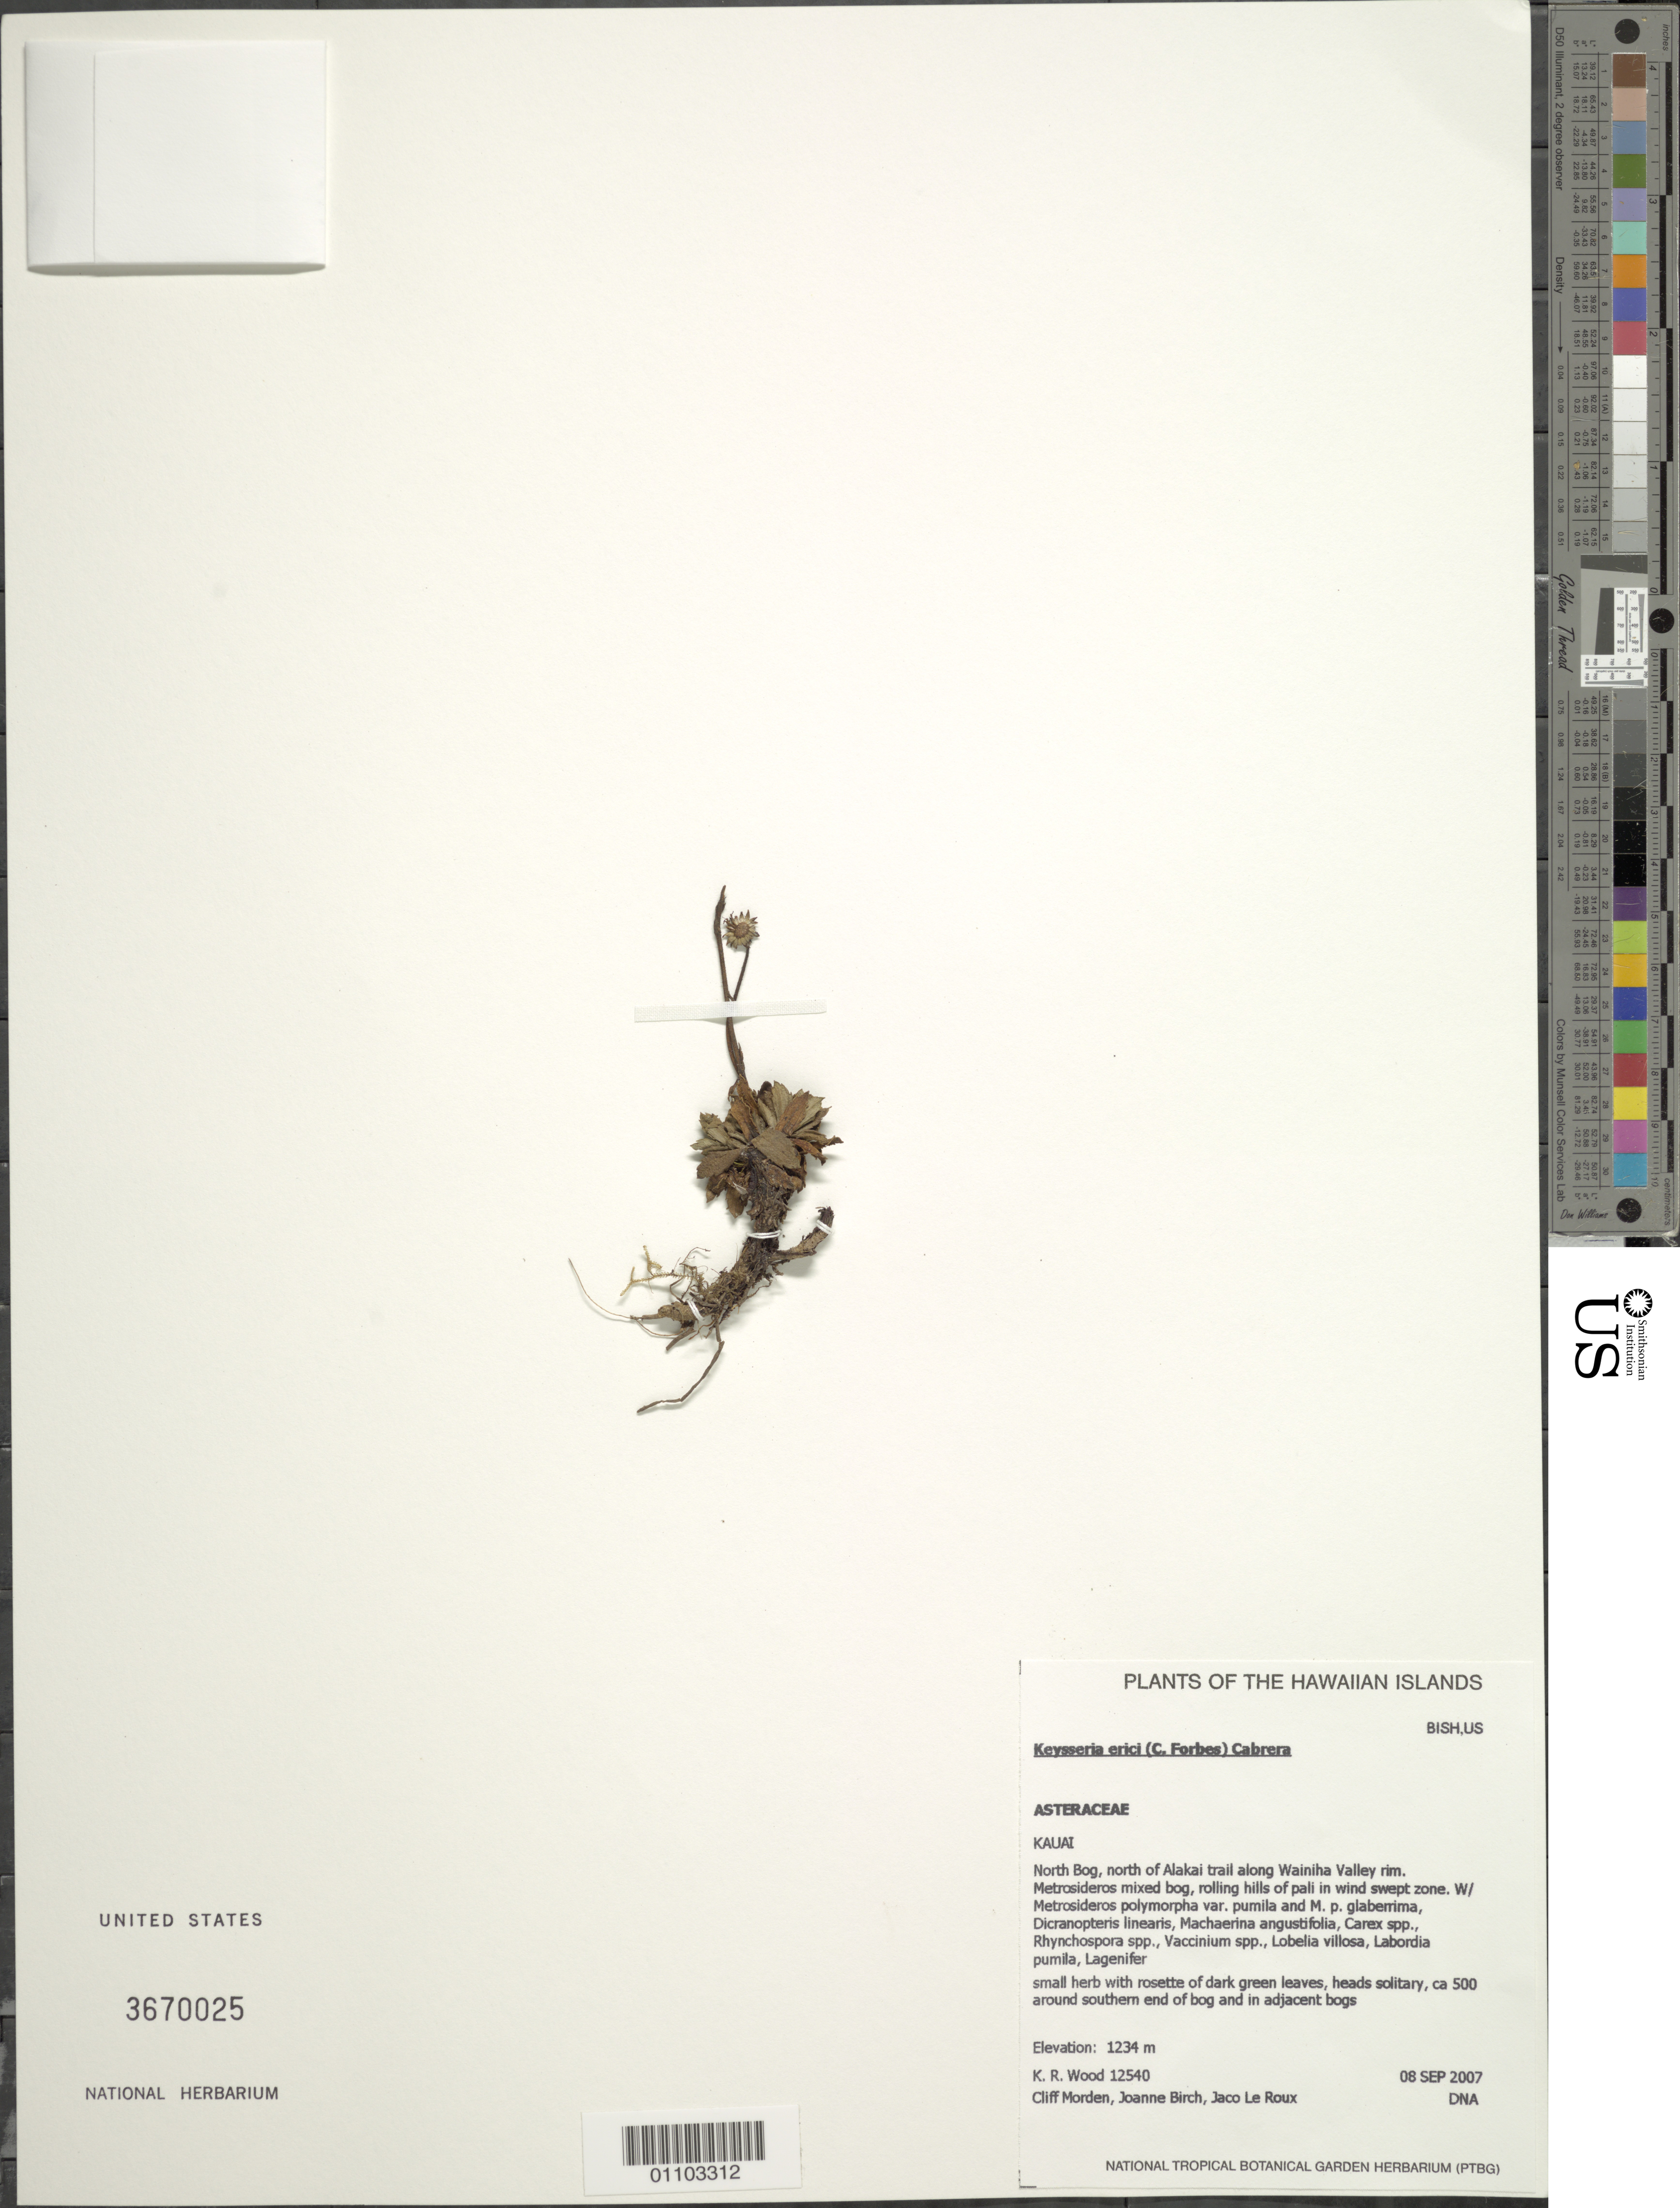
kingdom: Plantae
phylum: Tracheophyta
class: Magnoliopsida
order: Asterales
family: Asteraceae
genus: Keysseria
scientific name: Keysseria erici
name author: (C.N. Forbes) Cabrera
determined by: Wagner, W. L., (BOT), Smithsonian Institution - National Museum of Natural History (UNITED STATES)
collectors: K. R. Wood, C. W. Morden, J. Birch & -. le Roux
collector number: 12540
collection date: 2007-09-08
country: United States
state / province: Hawaii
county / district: Kauai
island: Kaua'i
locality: North bog, N of Alakai trail along Wainiha Valley rim.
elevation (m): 1234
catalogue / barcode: US 3670025